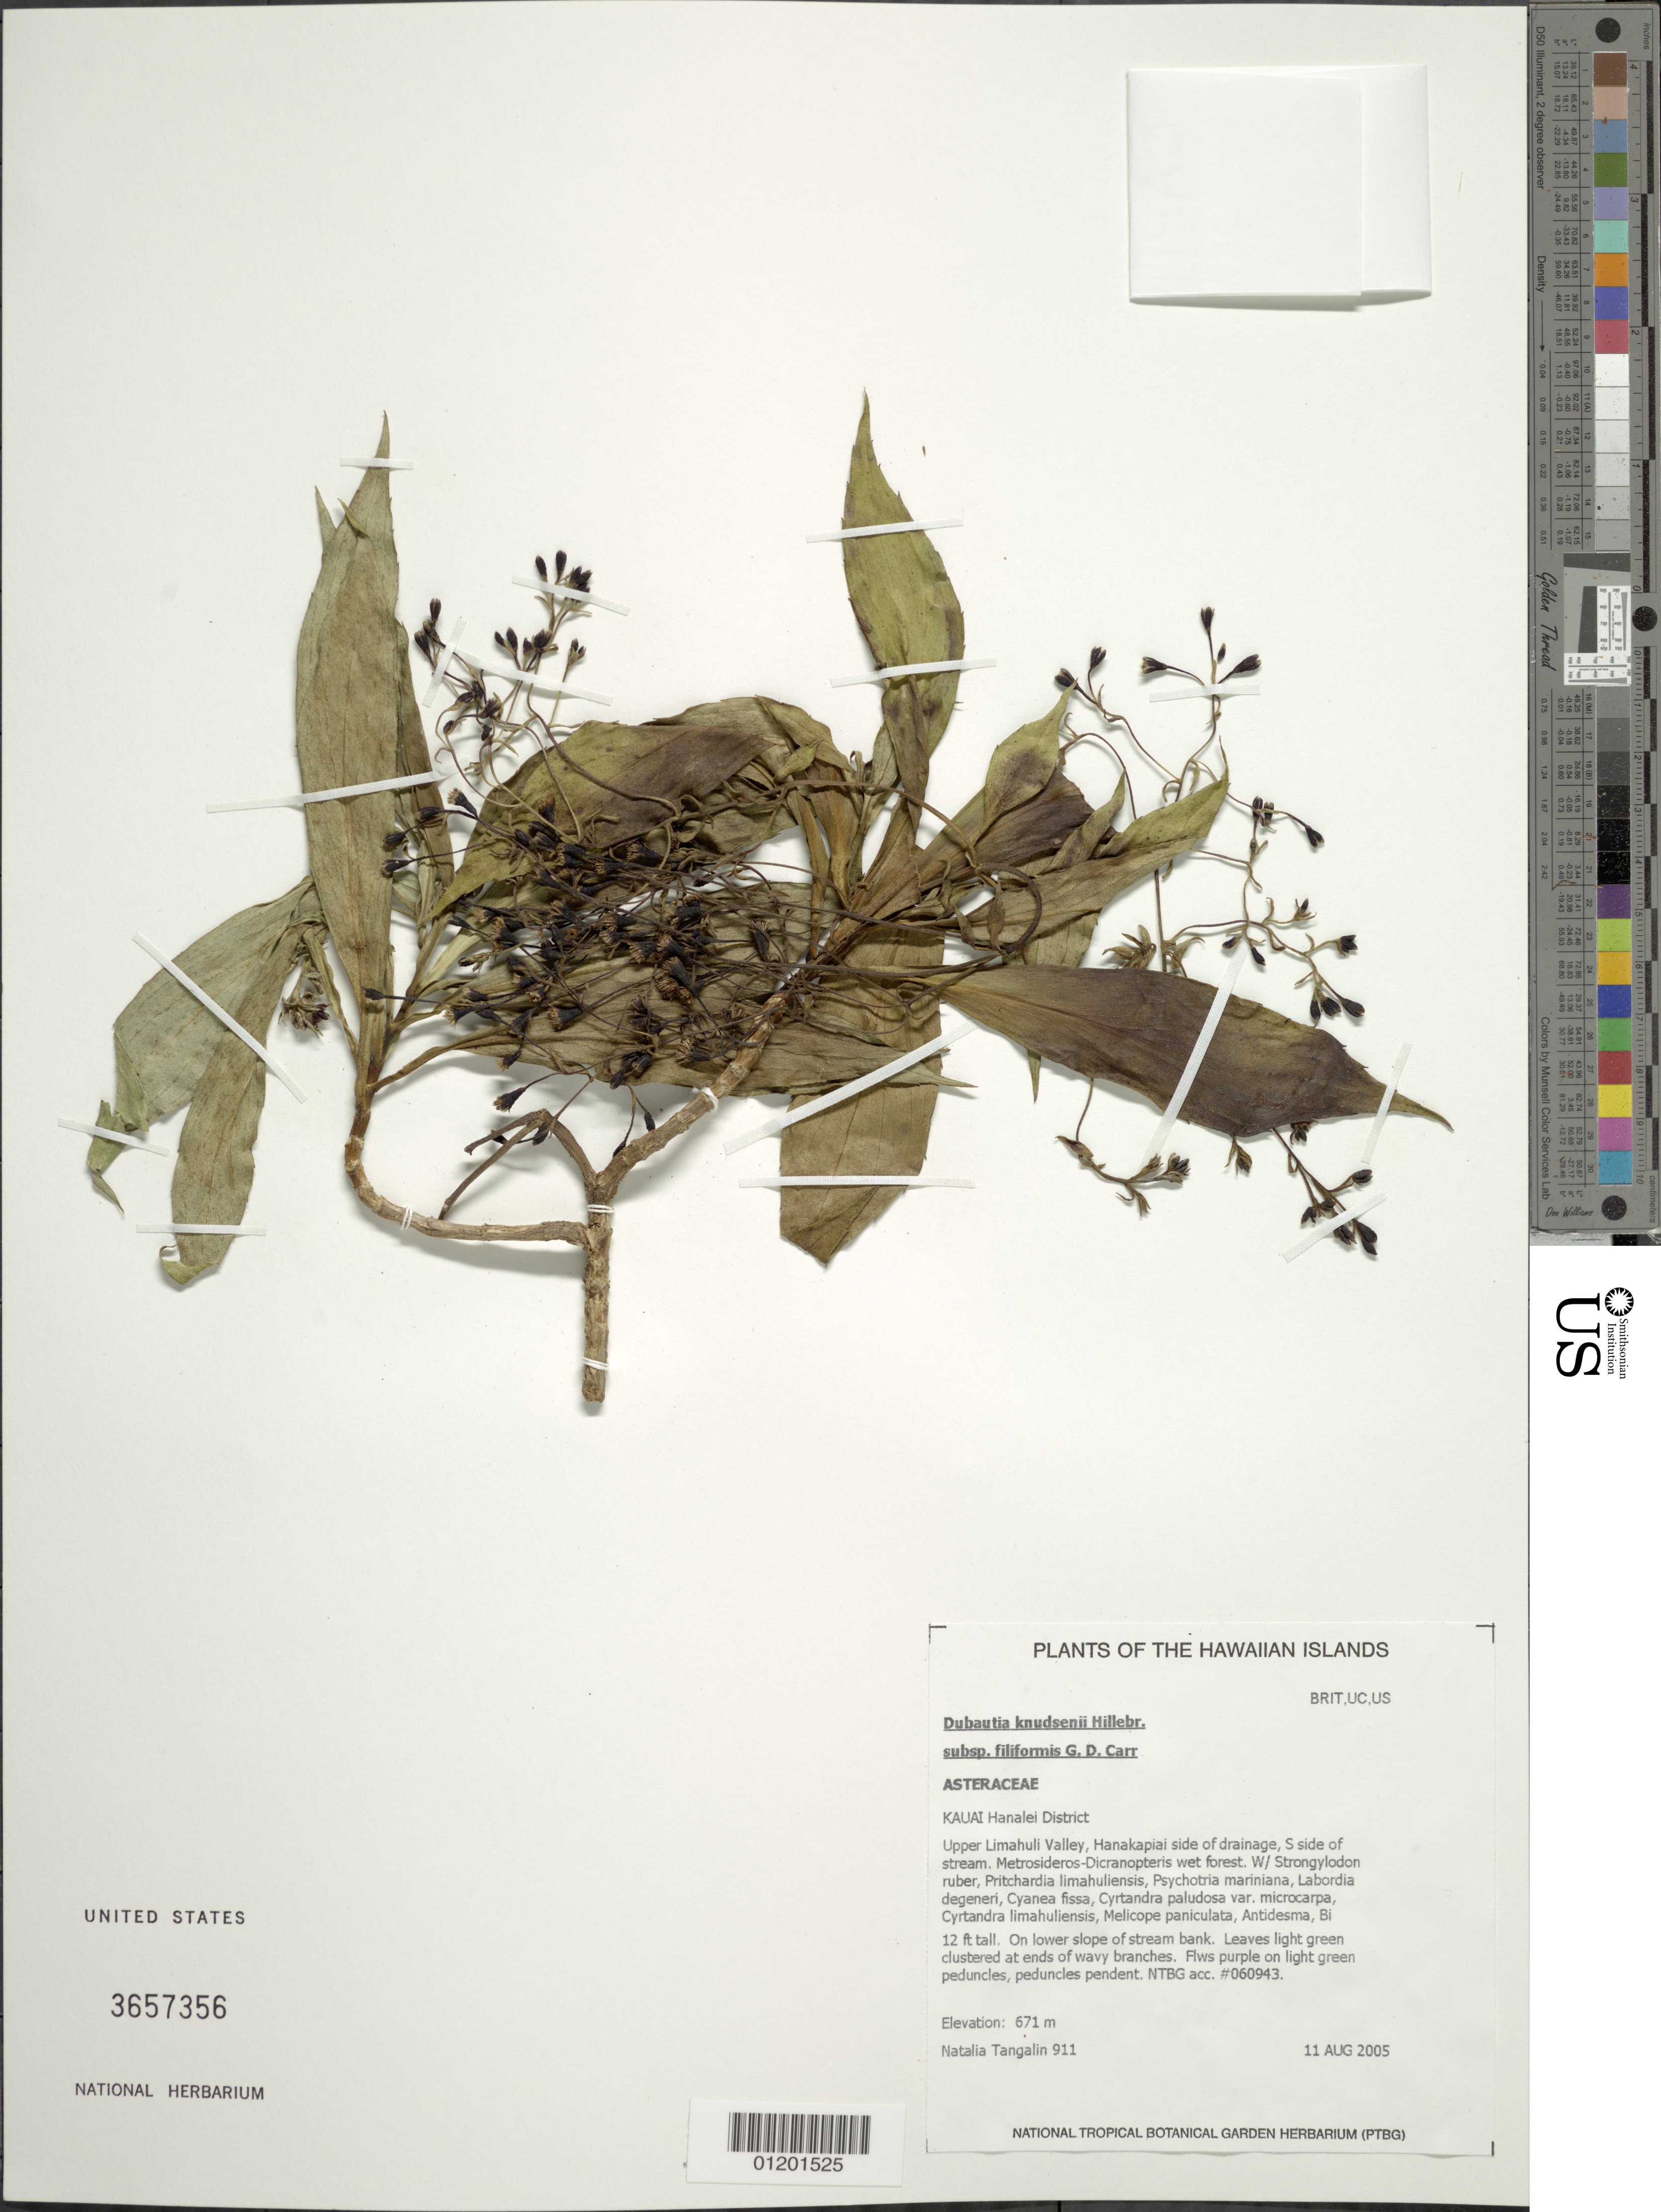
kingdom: Plantae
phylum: Tracheophyta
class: Magnoliopsida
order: Asterales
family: Asteraceae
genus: Dubautia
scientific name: Dubautia knudsenii subsp. filiformis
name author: G.D. Carr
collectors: N. Tangalin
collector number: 911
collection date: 2005-08-11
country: United States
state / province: Hawaii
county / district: Kauai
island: Kaua'i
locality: Hanalei District, upper Limahuli Valley, Hanakapiai side of drainage, S side of stream, on lower slope of stream bank.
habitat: Wet forest.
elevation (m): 671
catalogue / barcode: US 3657356